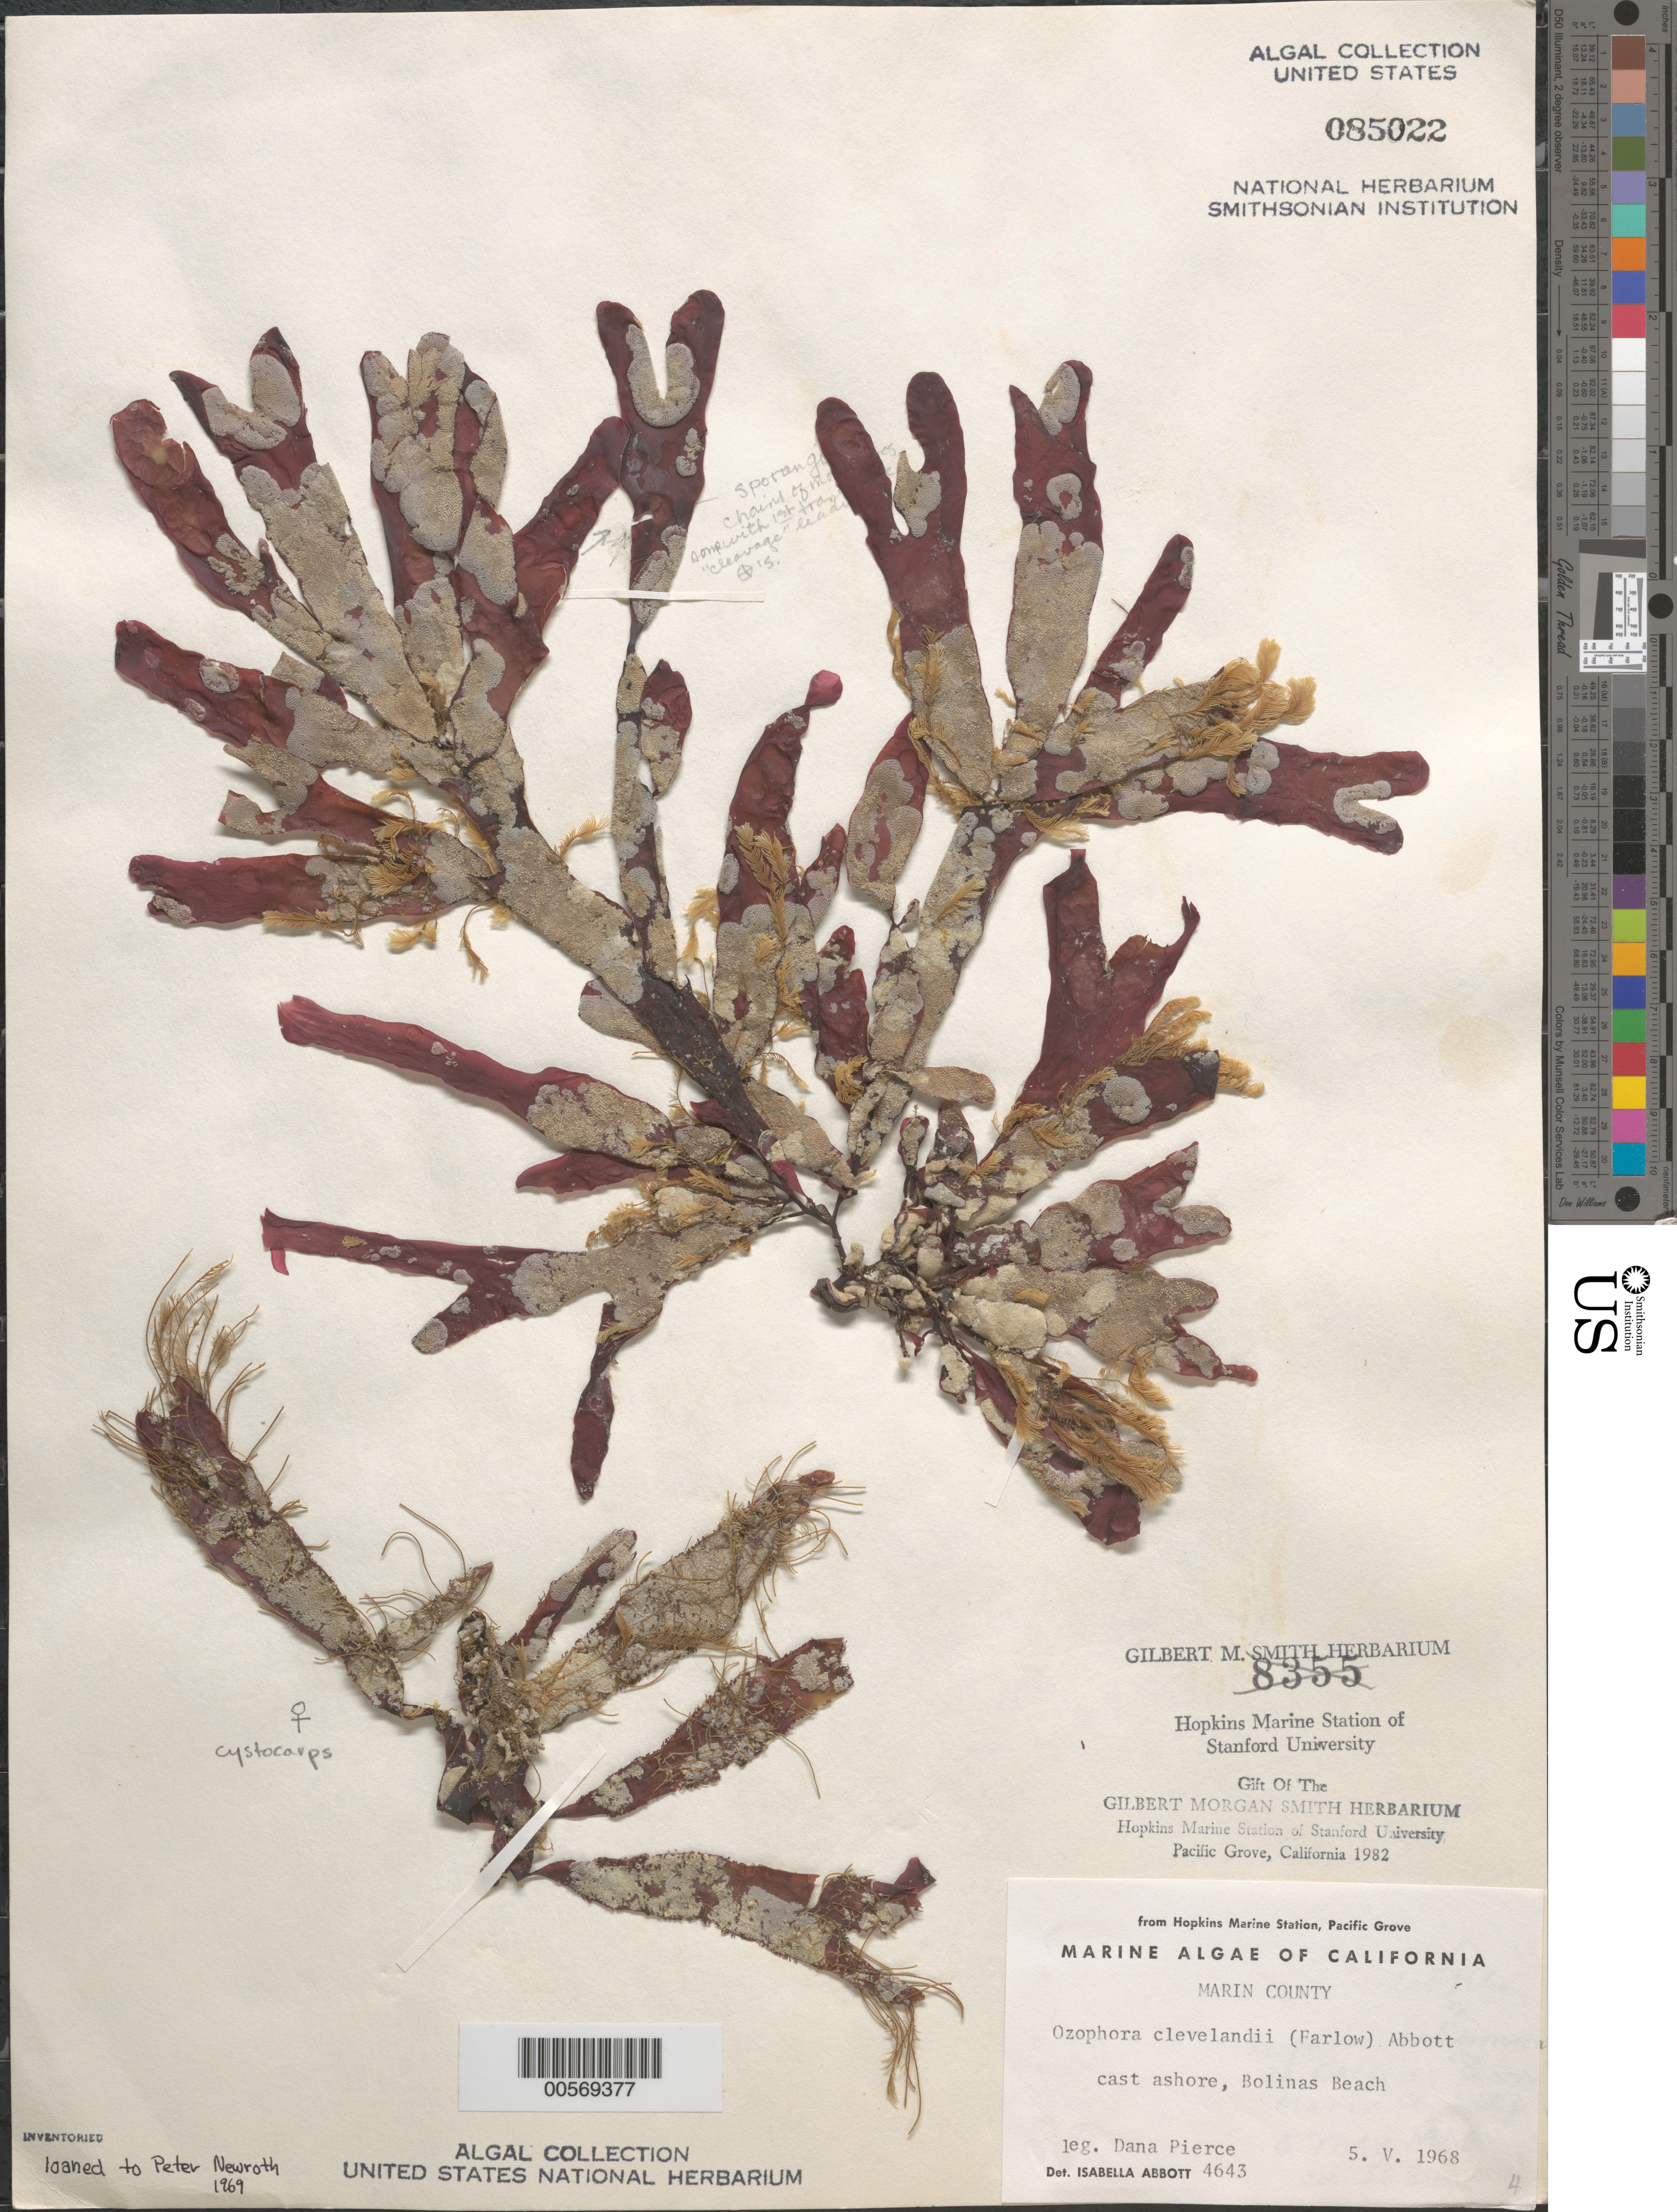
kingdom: Plantae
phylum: Rhodophyta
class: Florideophyceae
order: Gigartinales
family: Phyllophoraceae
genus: Ozophora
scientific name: Ozophora clevelandii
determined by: Abbott, Isabella A.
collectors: D. Pierce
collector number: IAA 4643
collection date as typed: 05 May 1968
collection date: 1968-05-05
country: United States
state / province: California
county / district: Marin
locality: Bolinas Beach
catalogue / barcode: US 85022